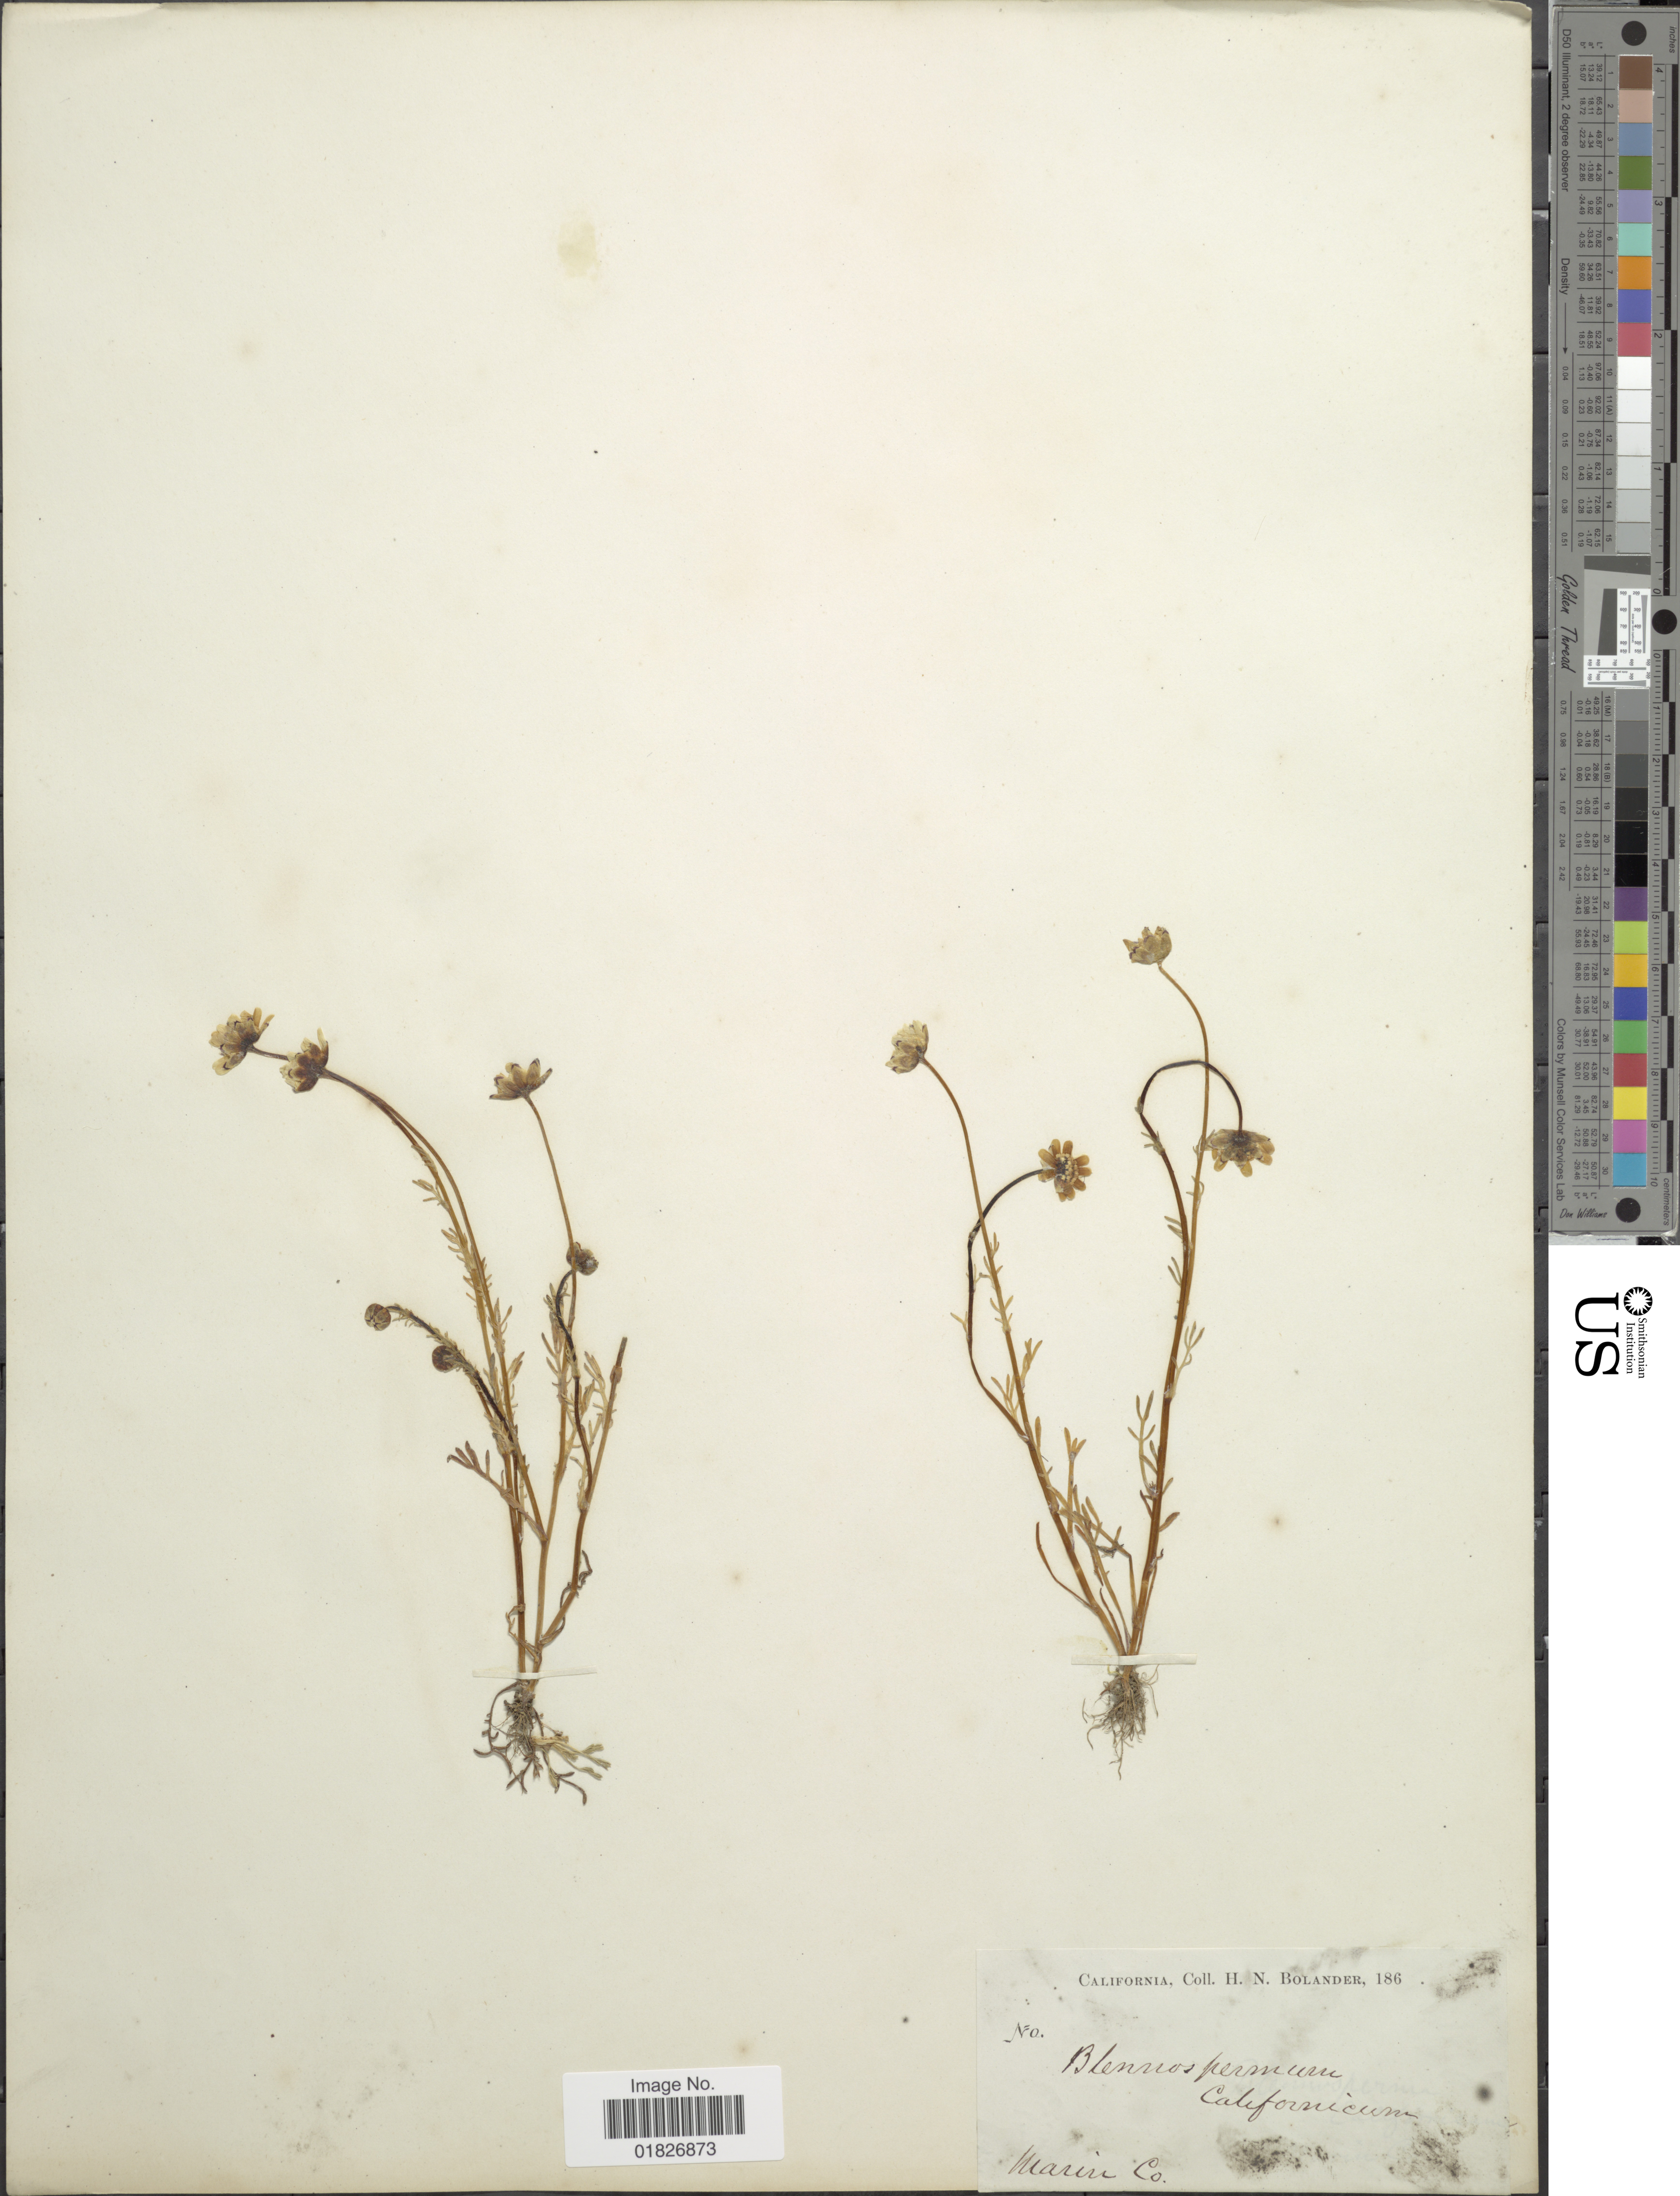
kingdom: Plantae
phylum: Tracheophyta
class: Magnoliopsida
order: Asterales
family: Asteraceae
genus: Blennosperma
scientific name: Blennosperma nanum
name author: (Hook.) S.F. Blake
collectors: H. Bolander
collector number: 186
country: United States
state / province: California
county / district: Marin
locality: Marin Co.